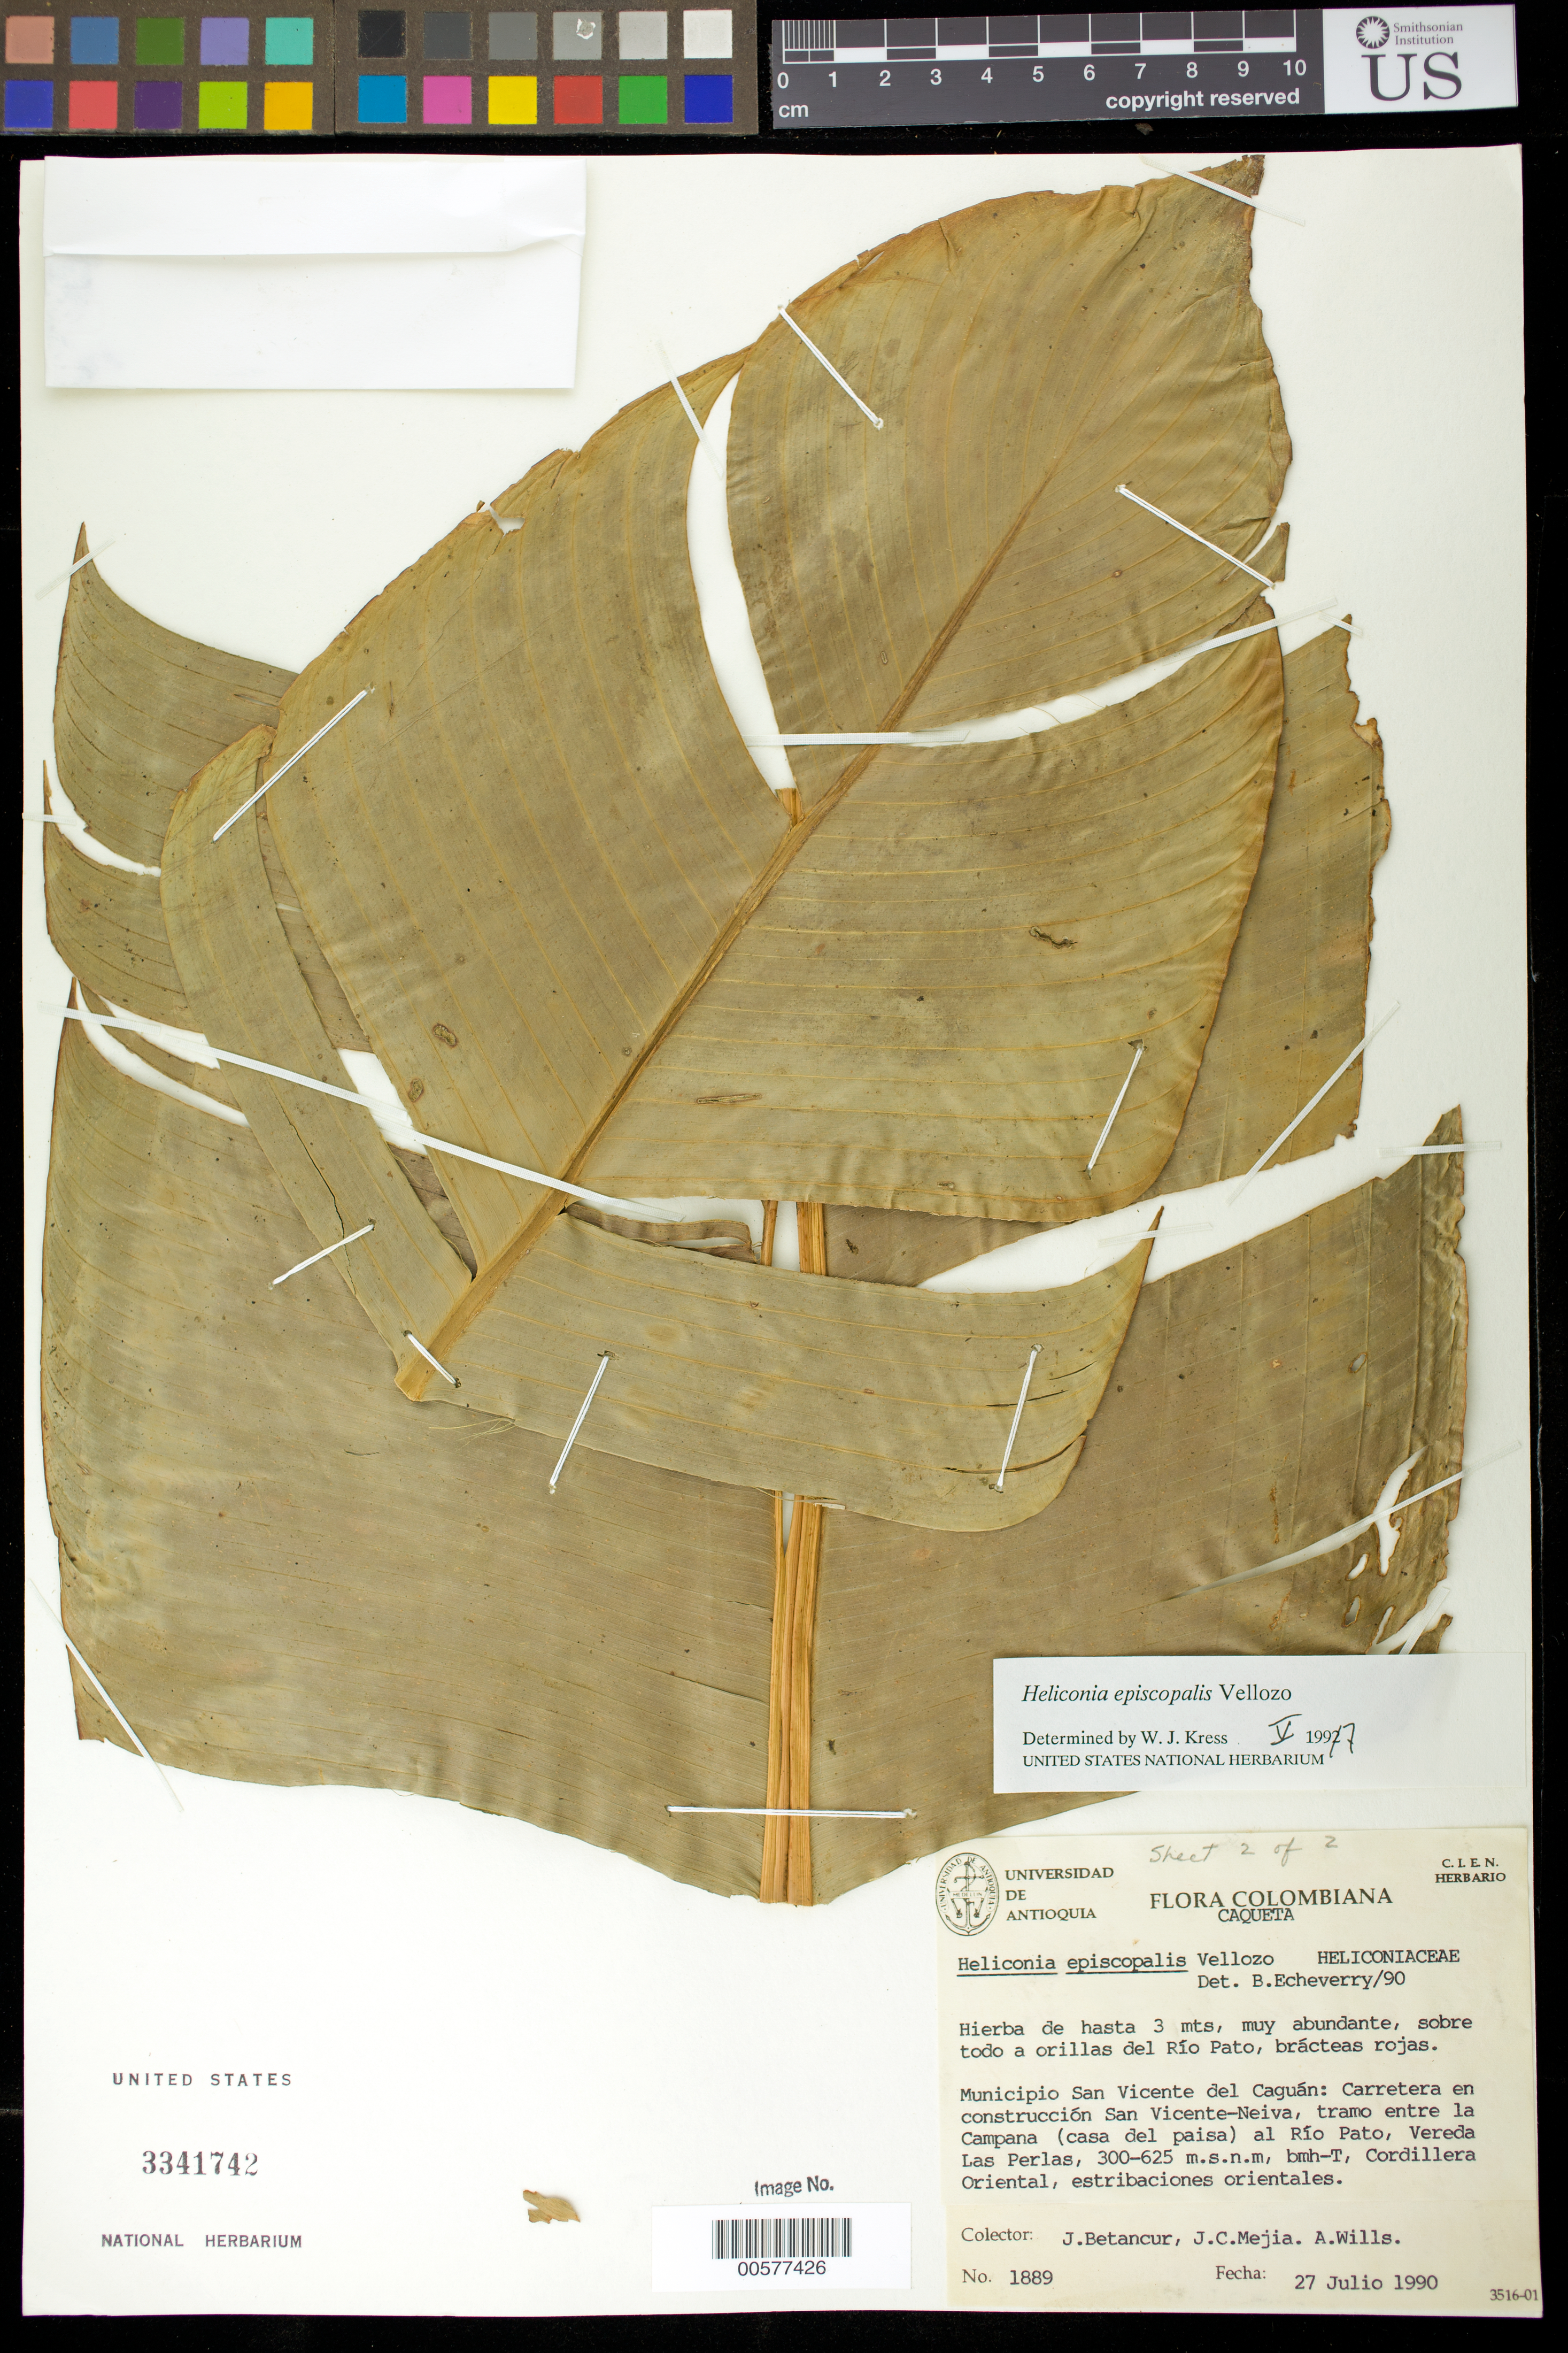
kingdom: Plantae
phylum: Tracheophyta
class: Liliopsida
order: Zingiberales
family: Heliconiaceae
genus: Heliconia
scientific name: Heliconia episcopalis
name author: Vell.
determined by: Echeverry, B.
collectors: J. C. Betancur, J. C. Mejia & A. Wills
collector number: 1889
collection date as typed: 27 Jul 1990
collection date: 1990-07-27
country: Colombia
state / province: Caquetá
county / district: San Vicente del Caguan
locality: Road under construction between San Vicent anad Neiva, stretch between La Campana to Rio Pato, Las Perlas trail. Cordillera Oriental, eastern spurs.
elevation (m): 300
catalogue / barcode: US 3341742